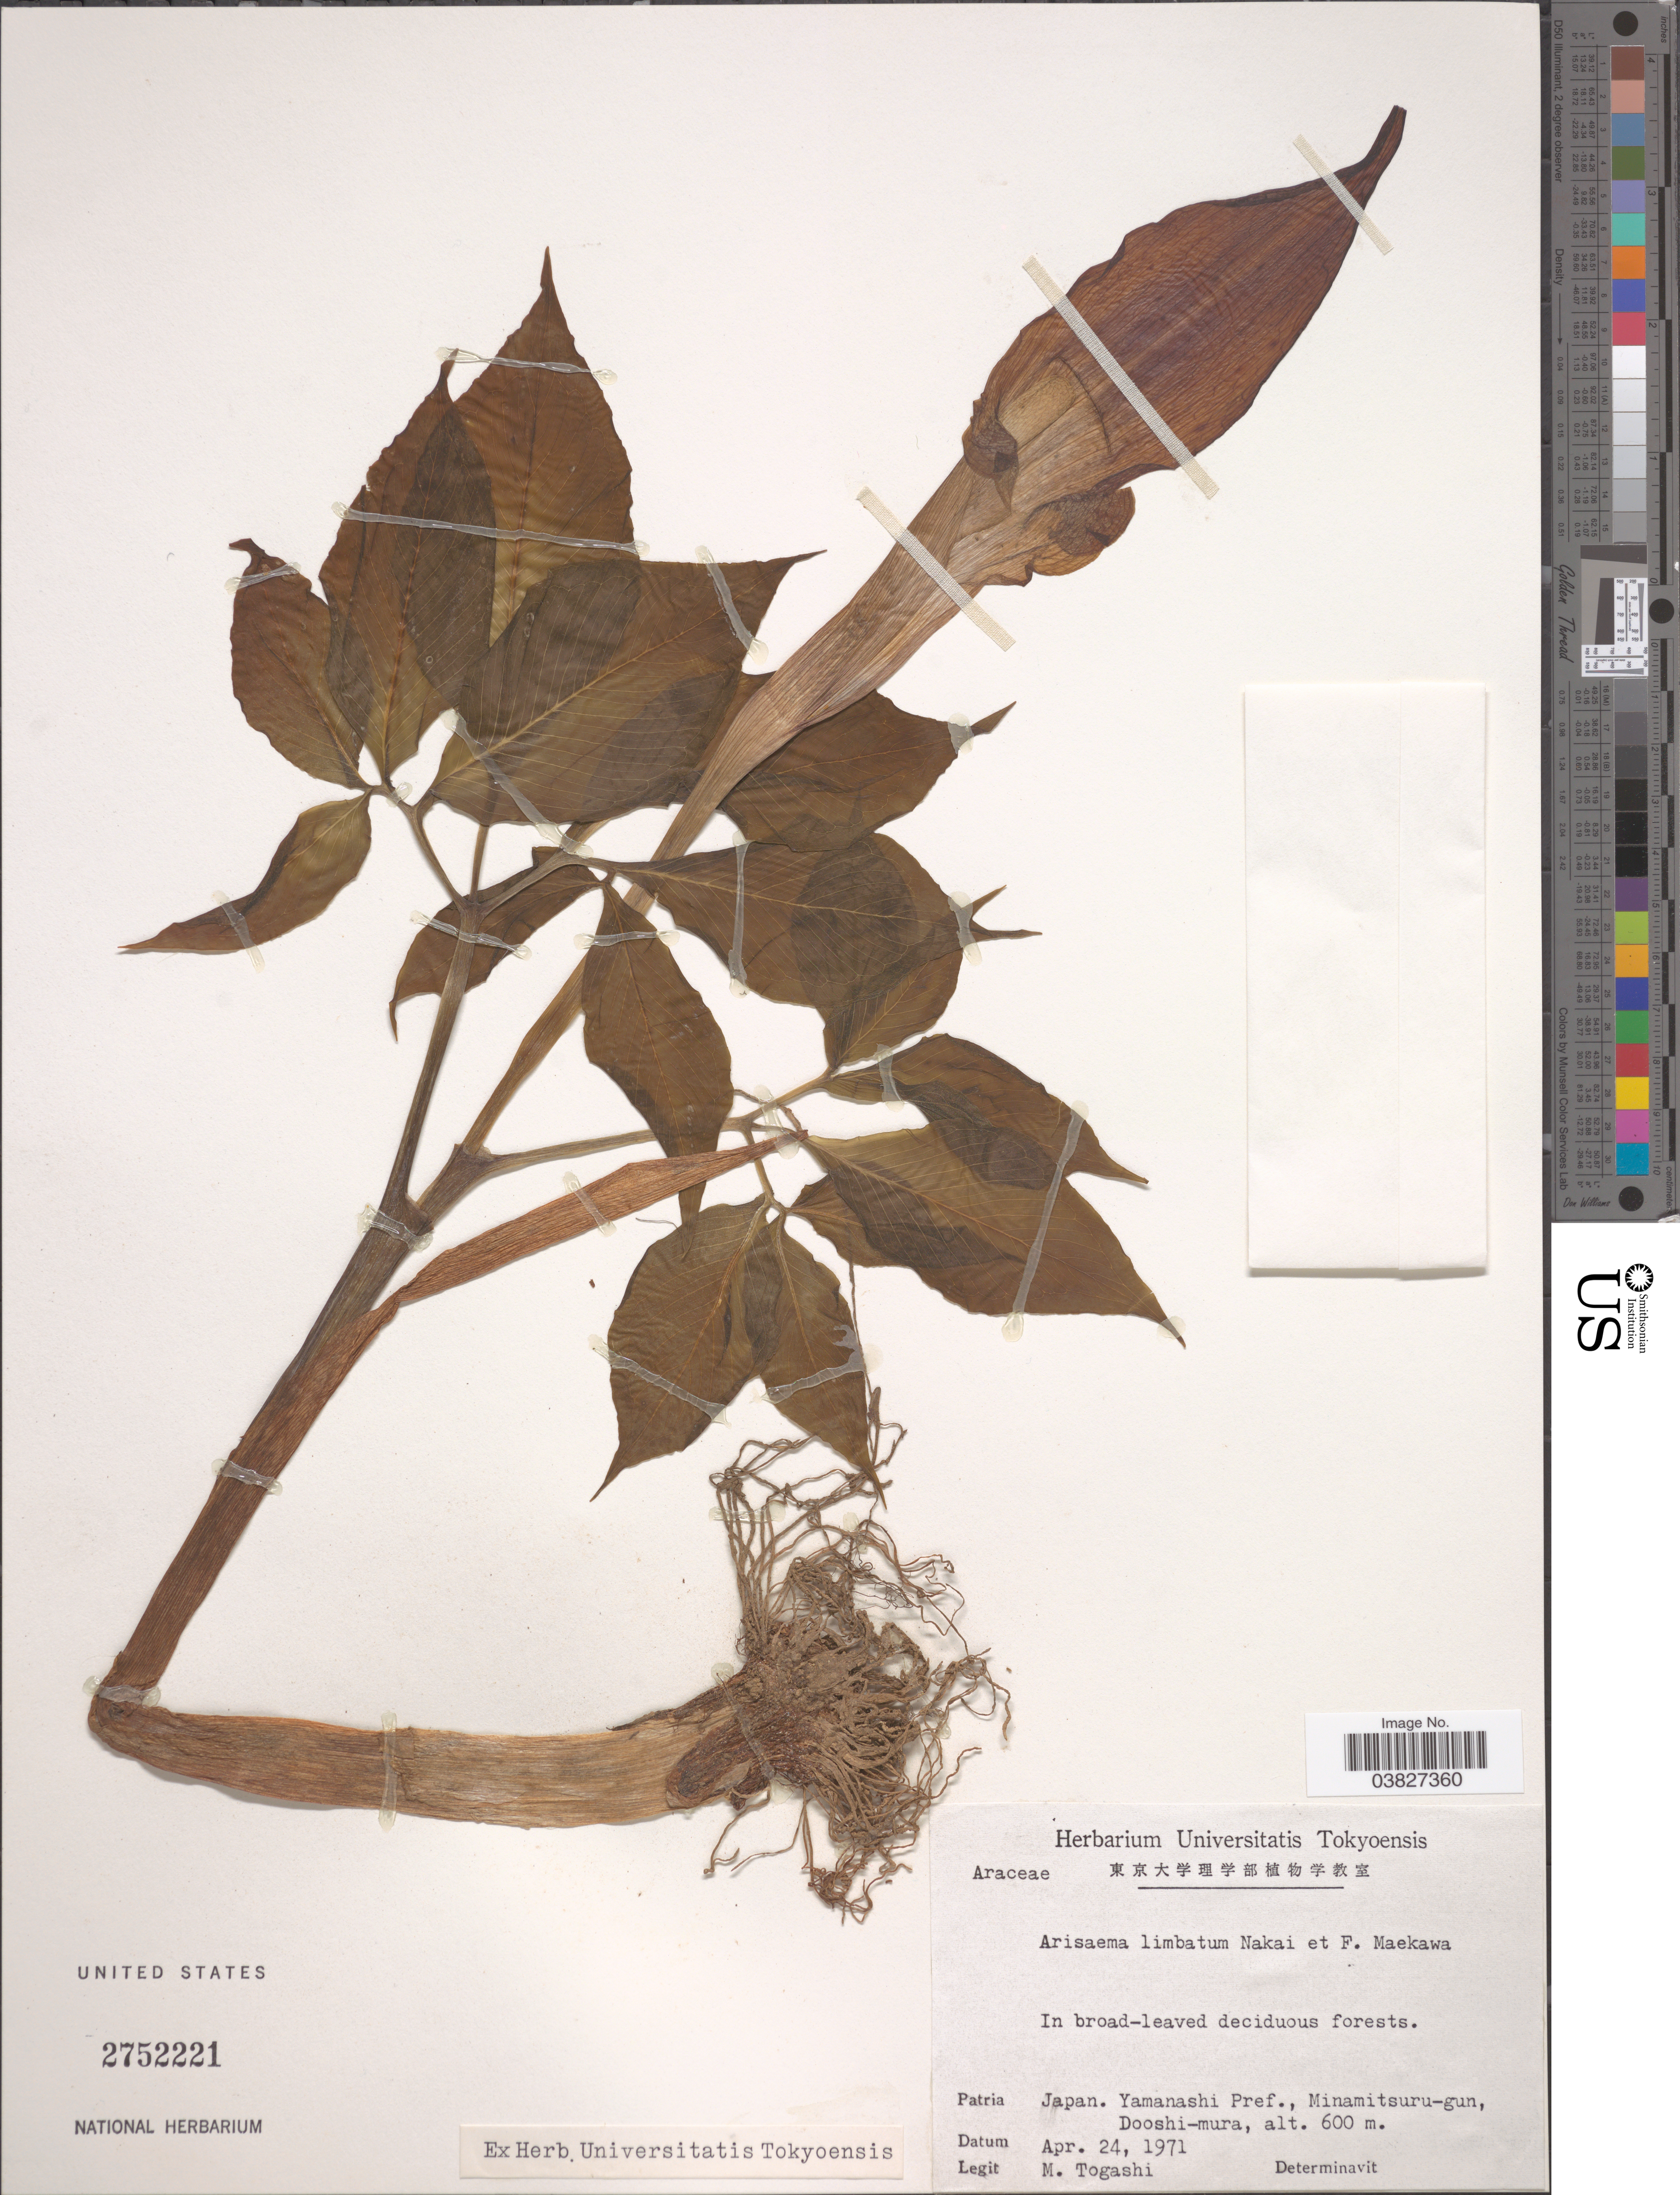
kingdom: Plantae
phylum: Tracheophyta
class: Liliopsida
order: Alismatales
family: Araceae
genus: Arisaema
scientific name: Arisaema limbatum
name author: Nakai & F. Maek.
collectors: M. Togashi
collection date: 1971-04-24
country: Japan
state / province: Yamanasi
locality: Yamanashi Pref., Minamitsuru-gun, Dooshi-mura.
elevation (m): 600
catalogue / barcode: US 2752221